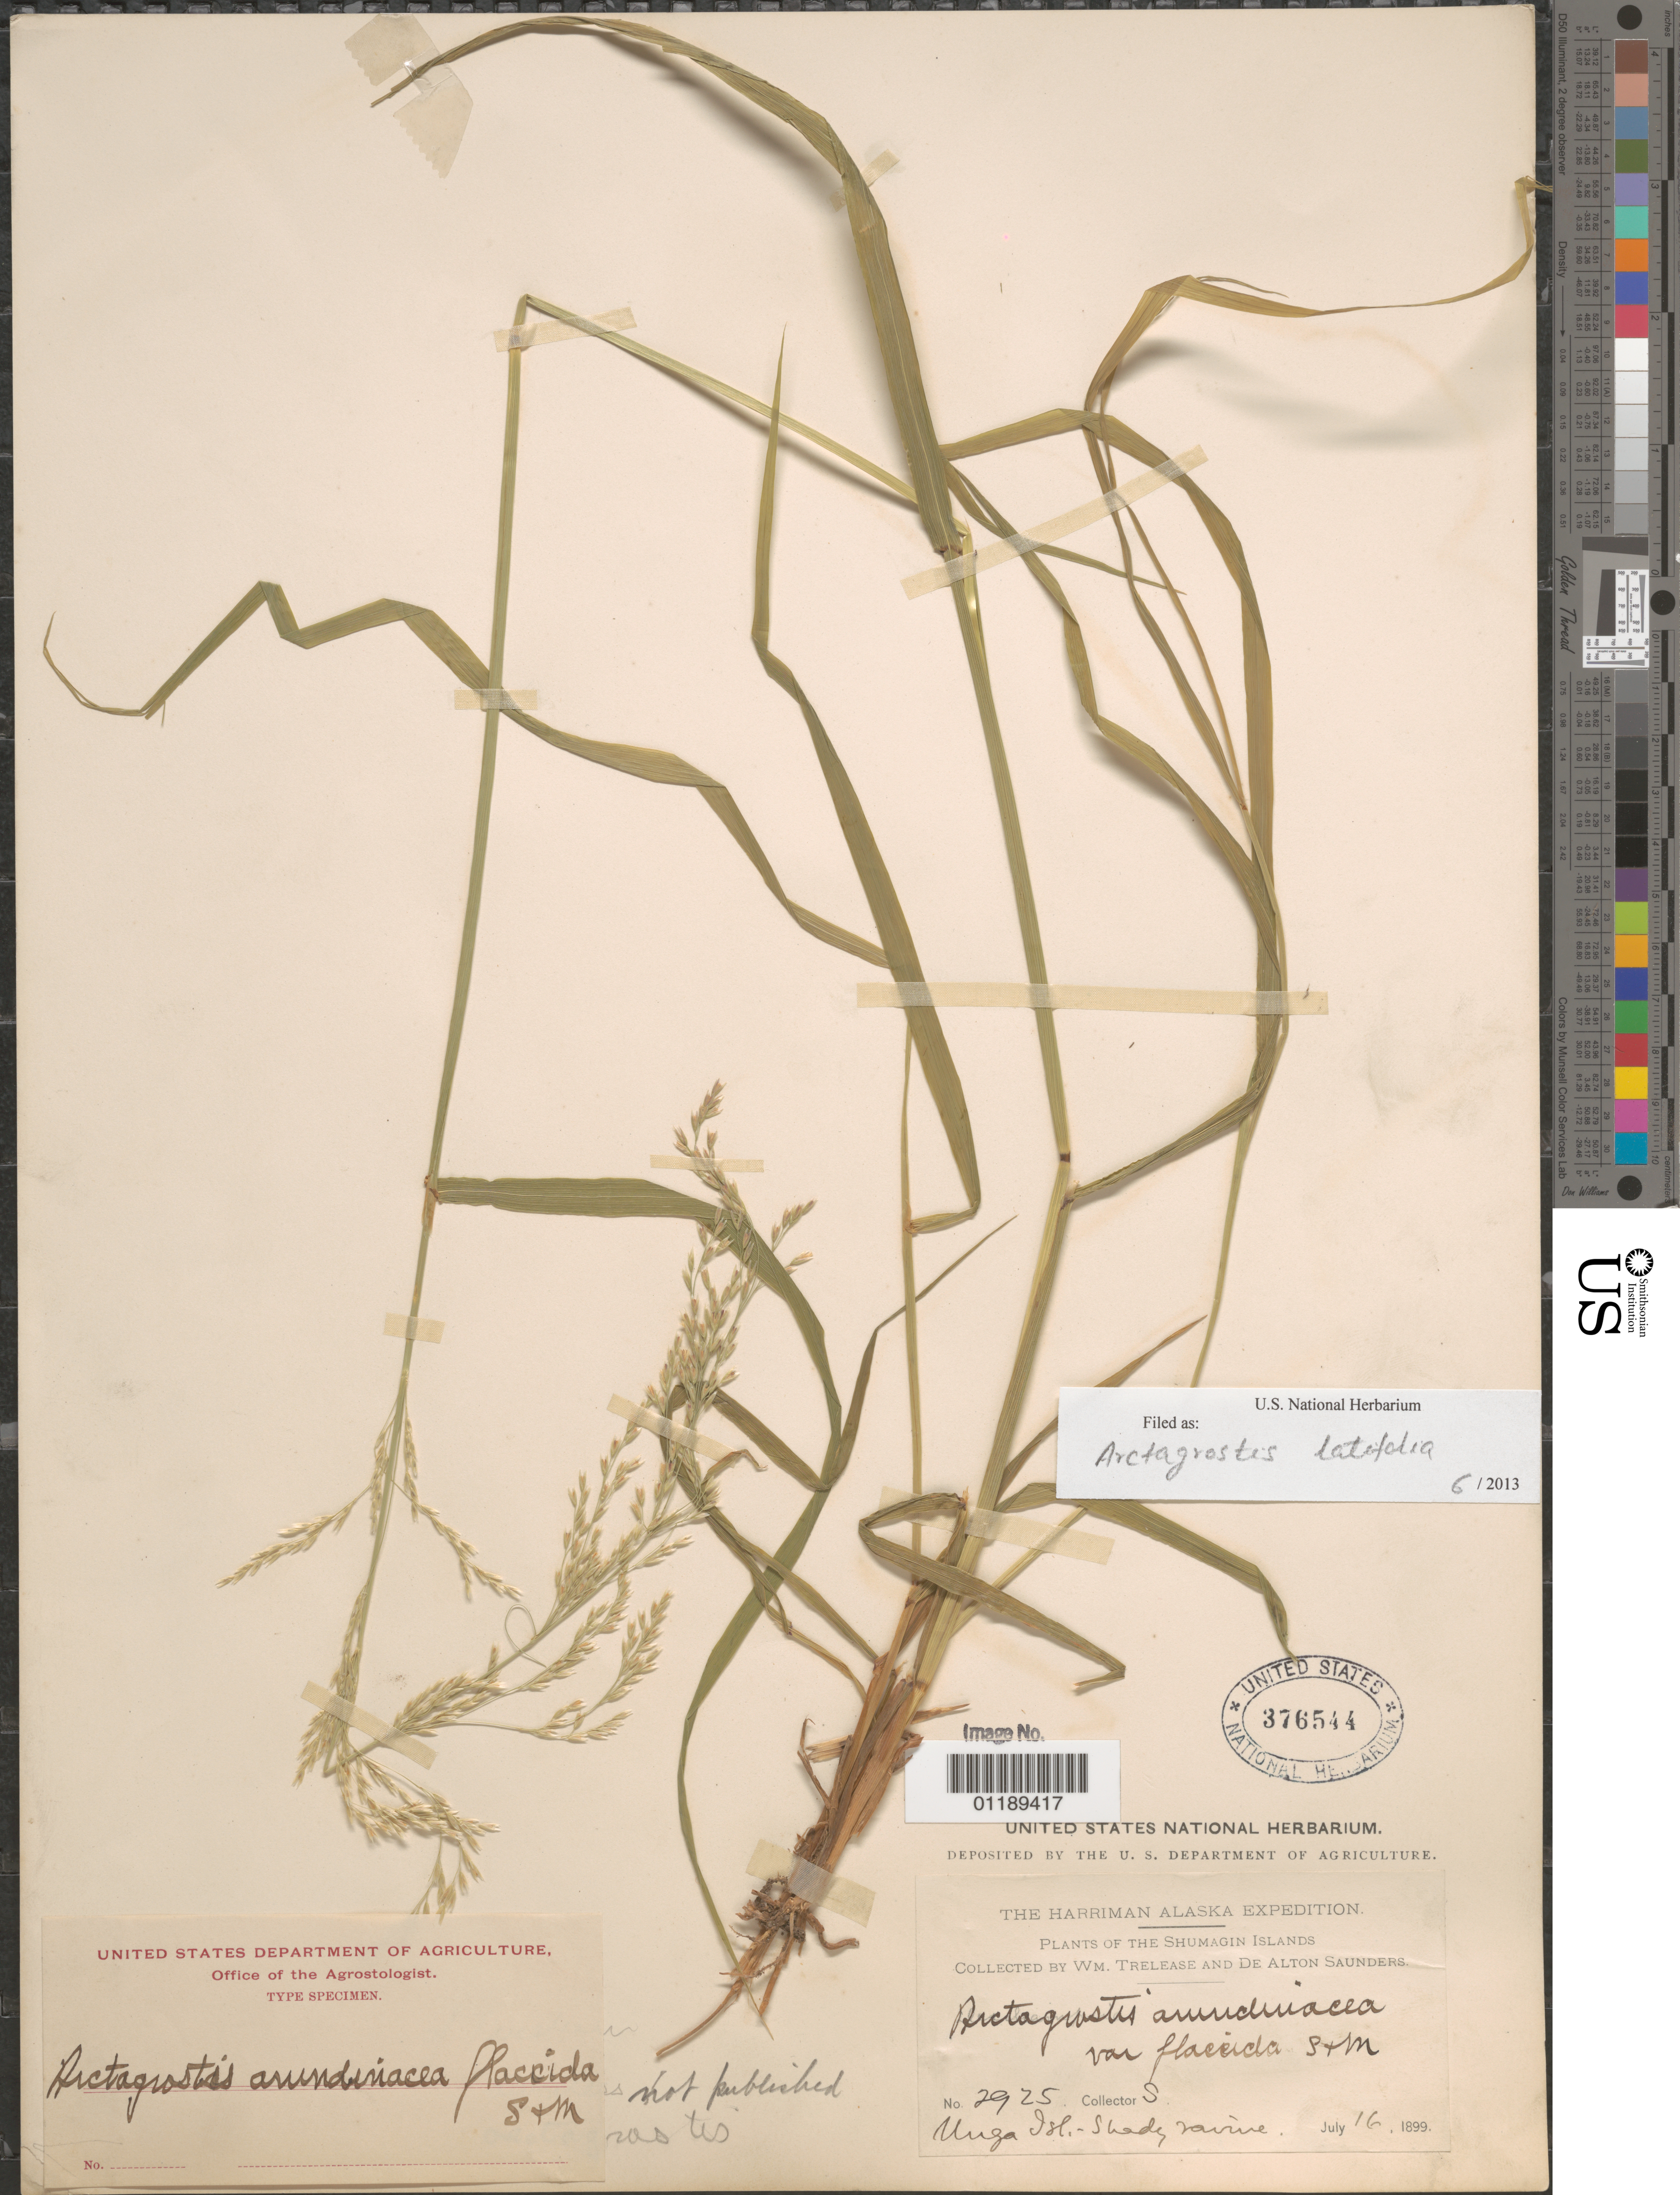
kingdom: Plantae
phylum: Tracheophyta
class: Liliopsida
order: Poales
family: Poaceae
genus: Arctagrostis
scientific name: Arctagrostis latifolia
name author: (R. Br.) Griseb.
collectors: W. Trelease & D. A. Saunders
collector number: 2925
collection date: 1899-07-16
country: United States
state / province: Alaska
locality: Unga Island.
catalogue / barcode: US 376544